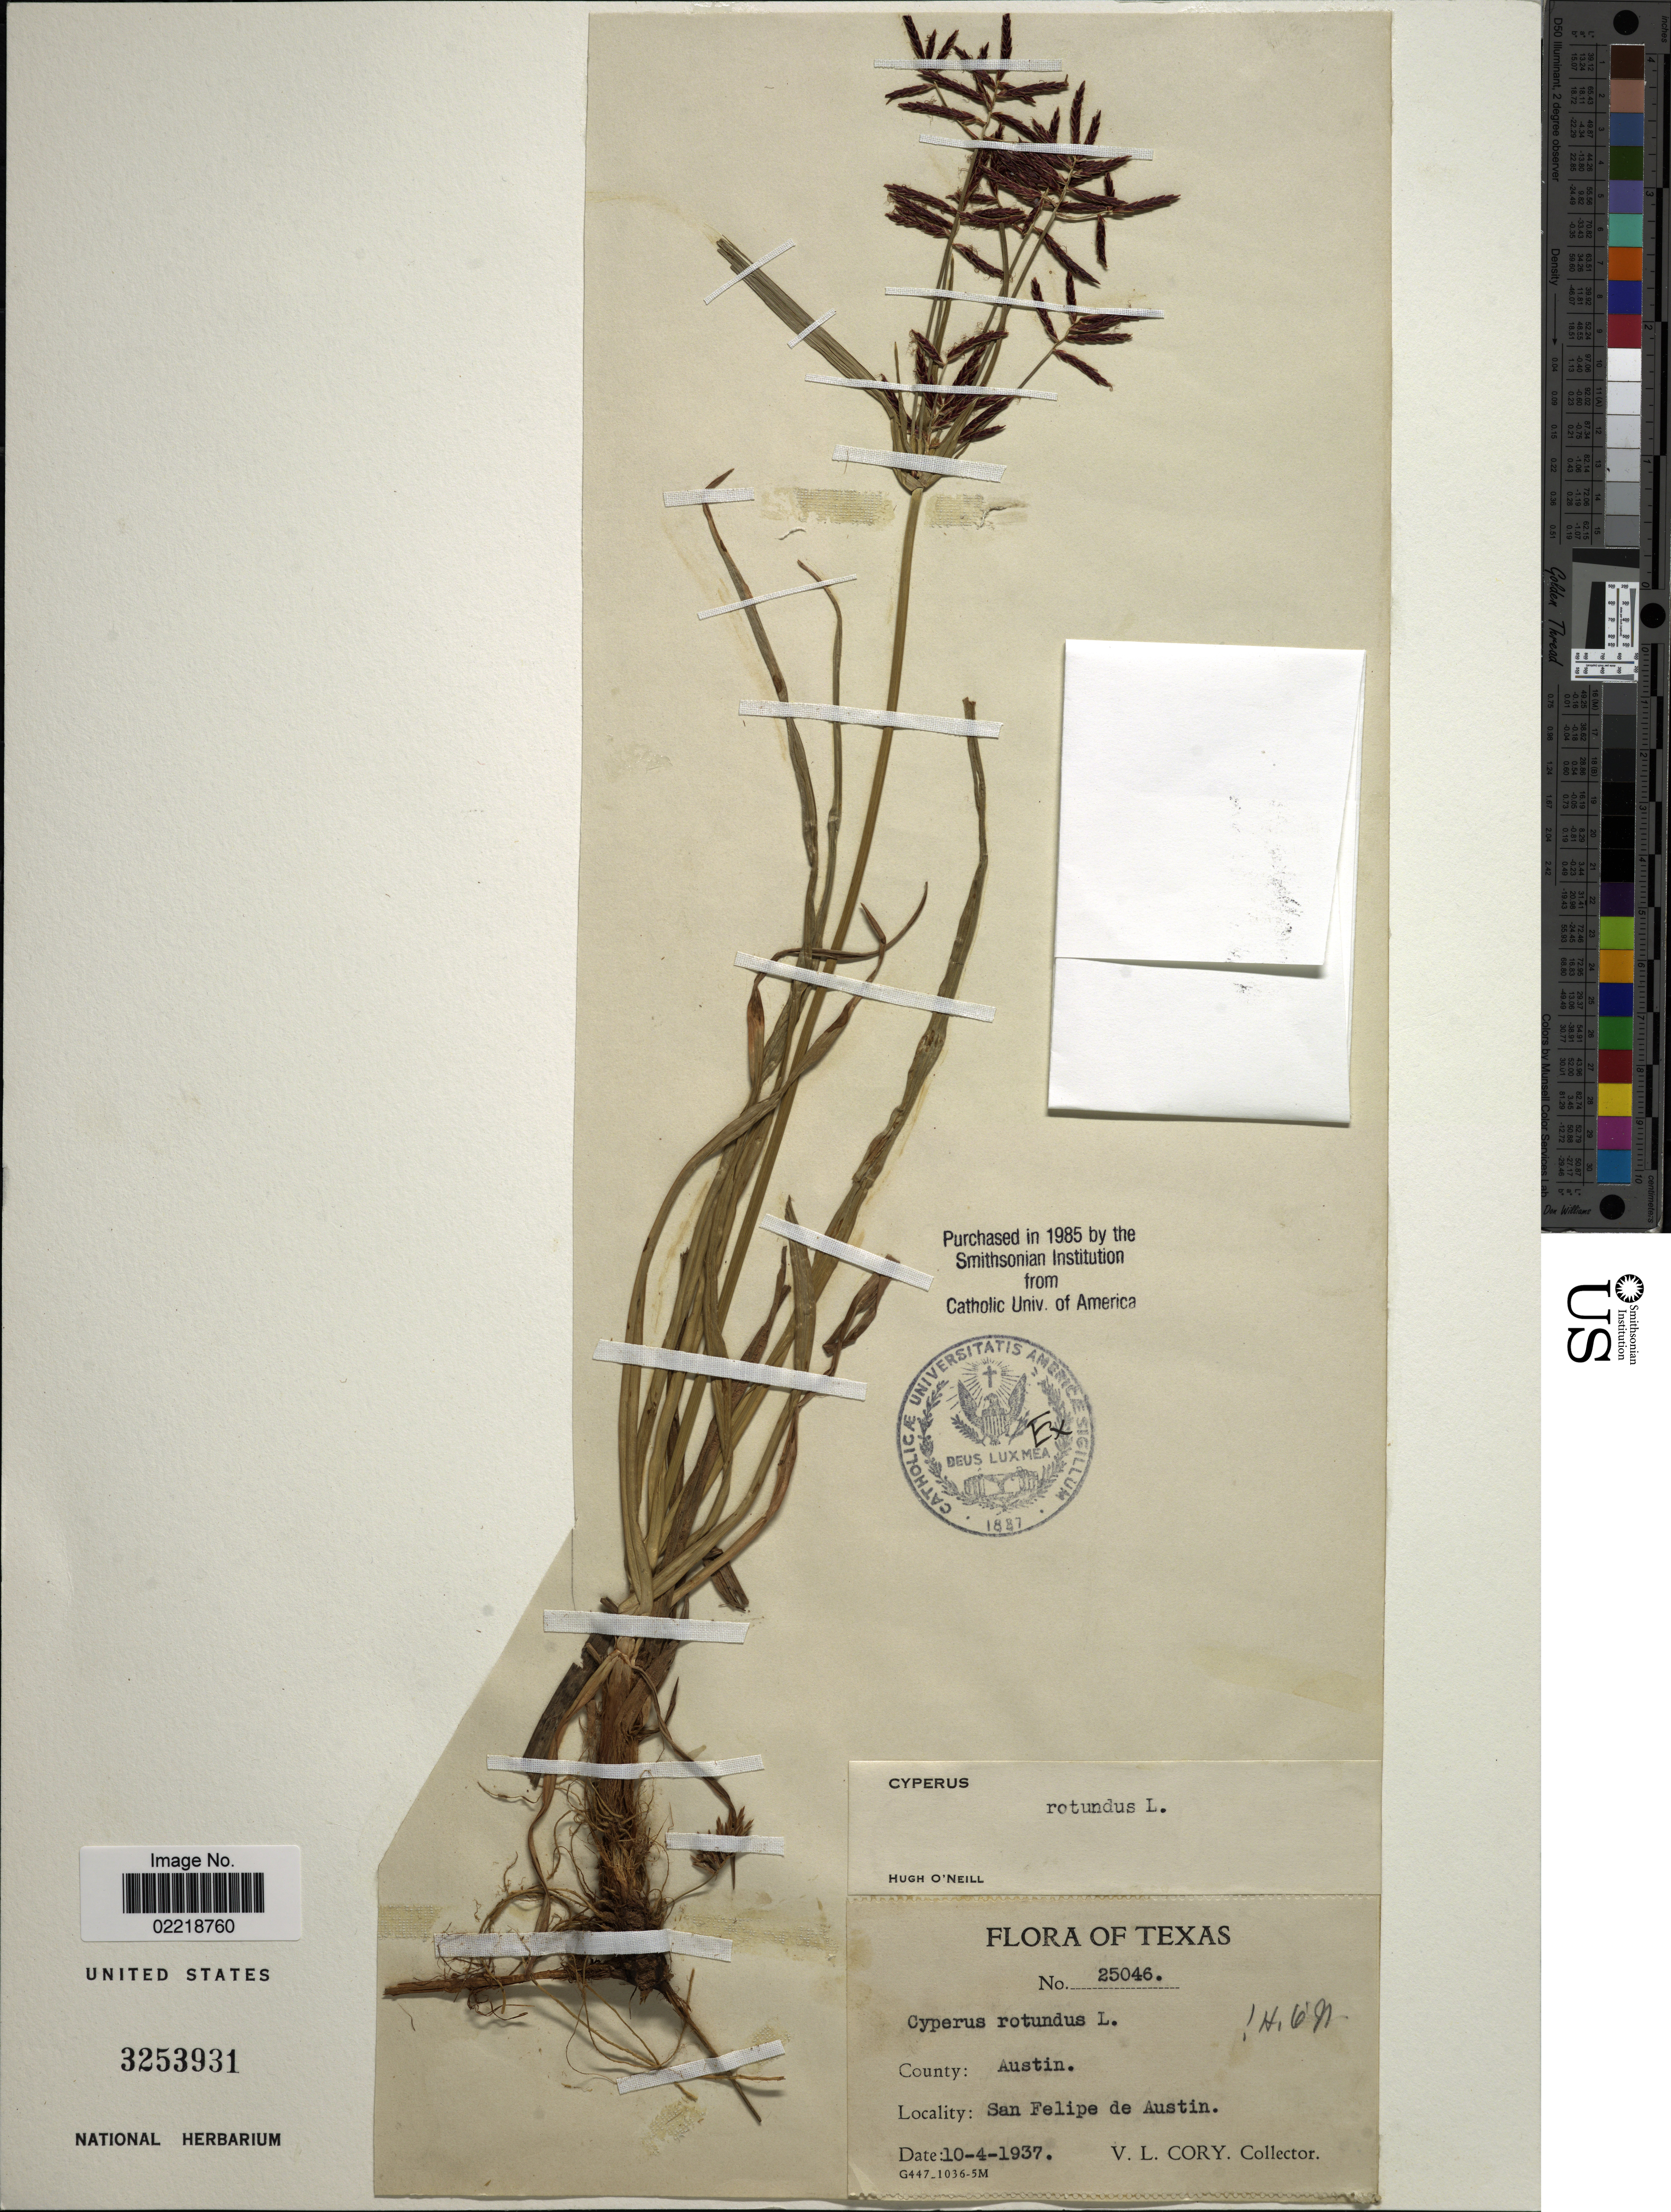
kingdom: Plantae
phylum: Tracheophyta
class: Liliopsida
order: Poales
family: Cyperaceae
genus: Cyperus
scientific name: Cyperus rotundus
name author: L.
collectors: V. Cory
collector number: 25046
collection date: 1937-10-04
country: United States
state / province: Texas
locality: San Felipe de Austin. County: Austin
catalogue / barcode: US 3253931